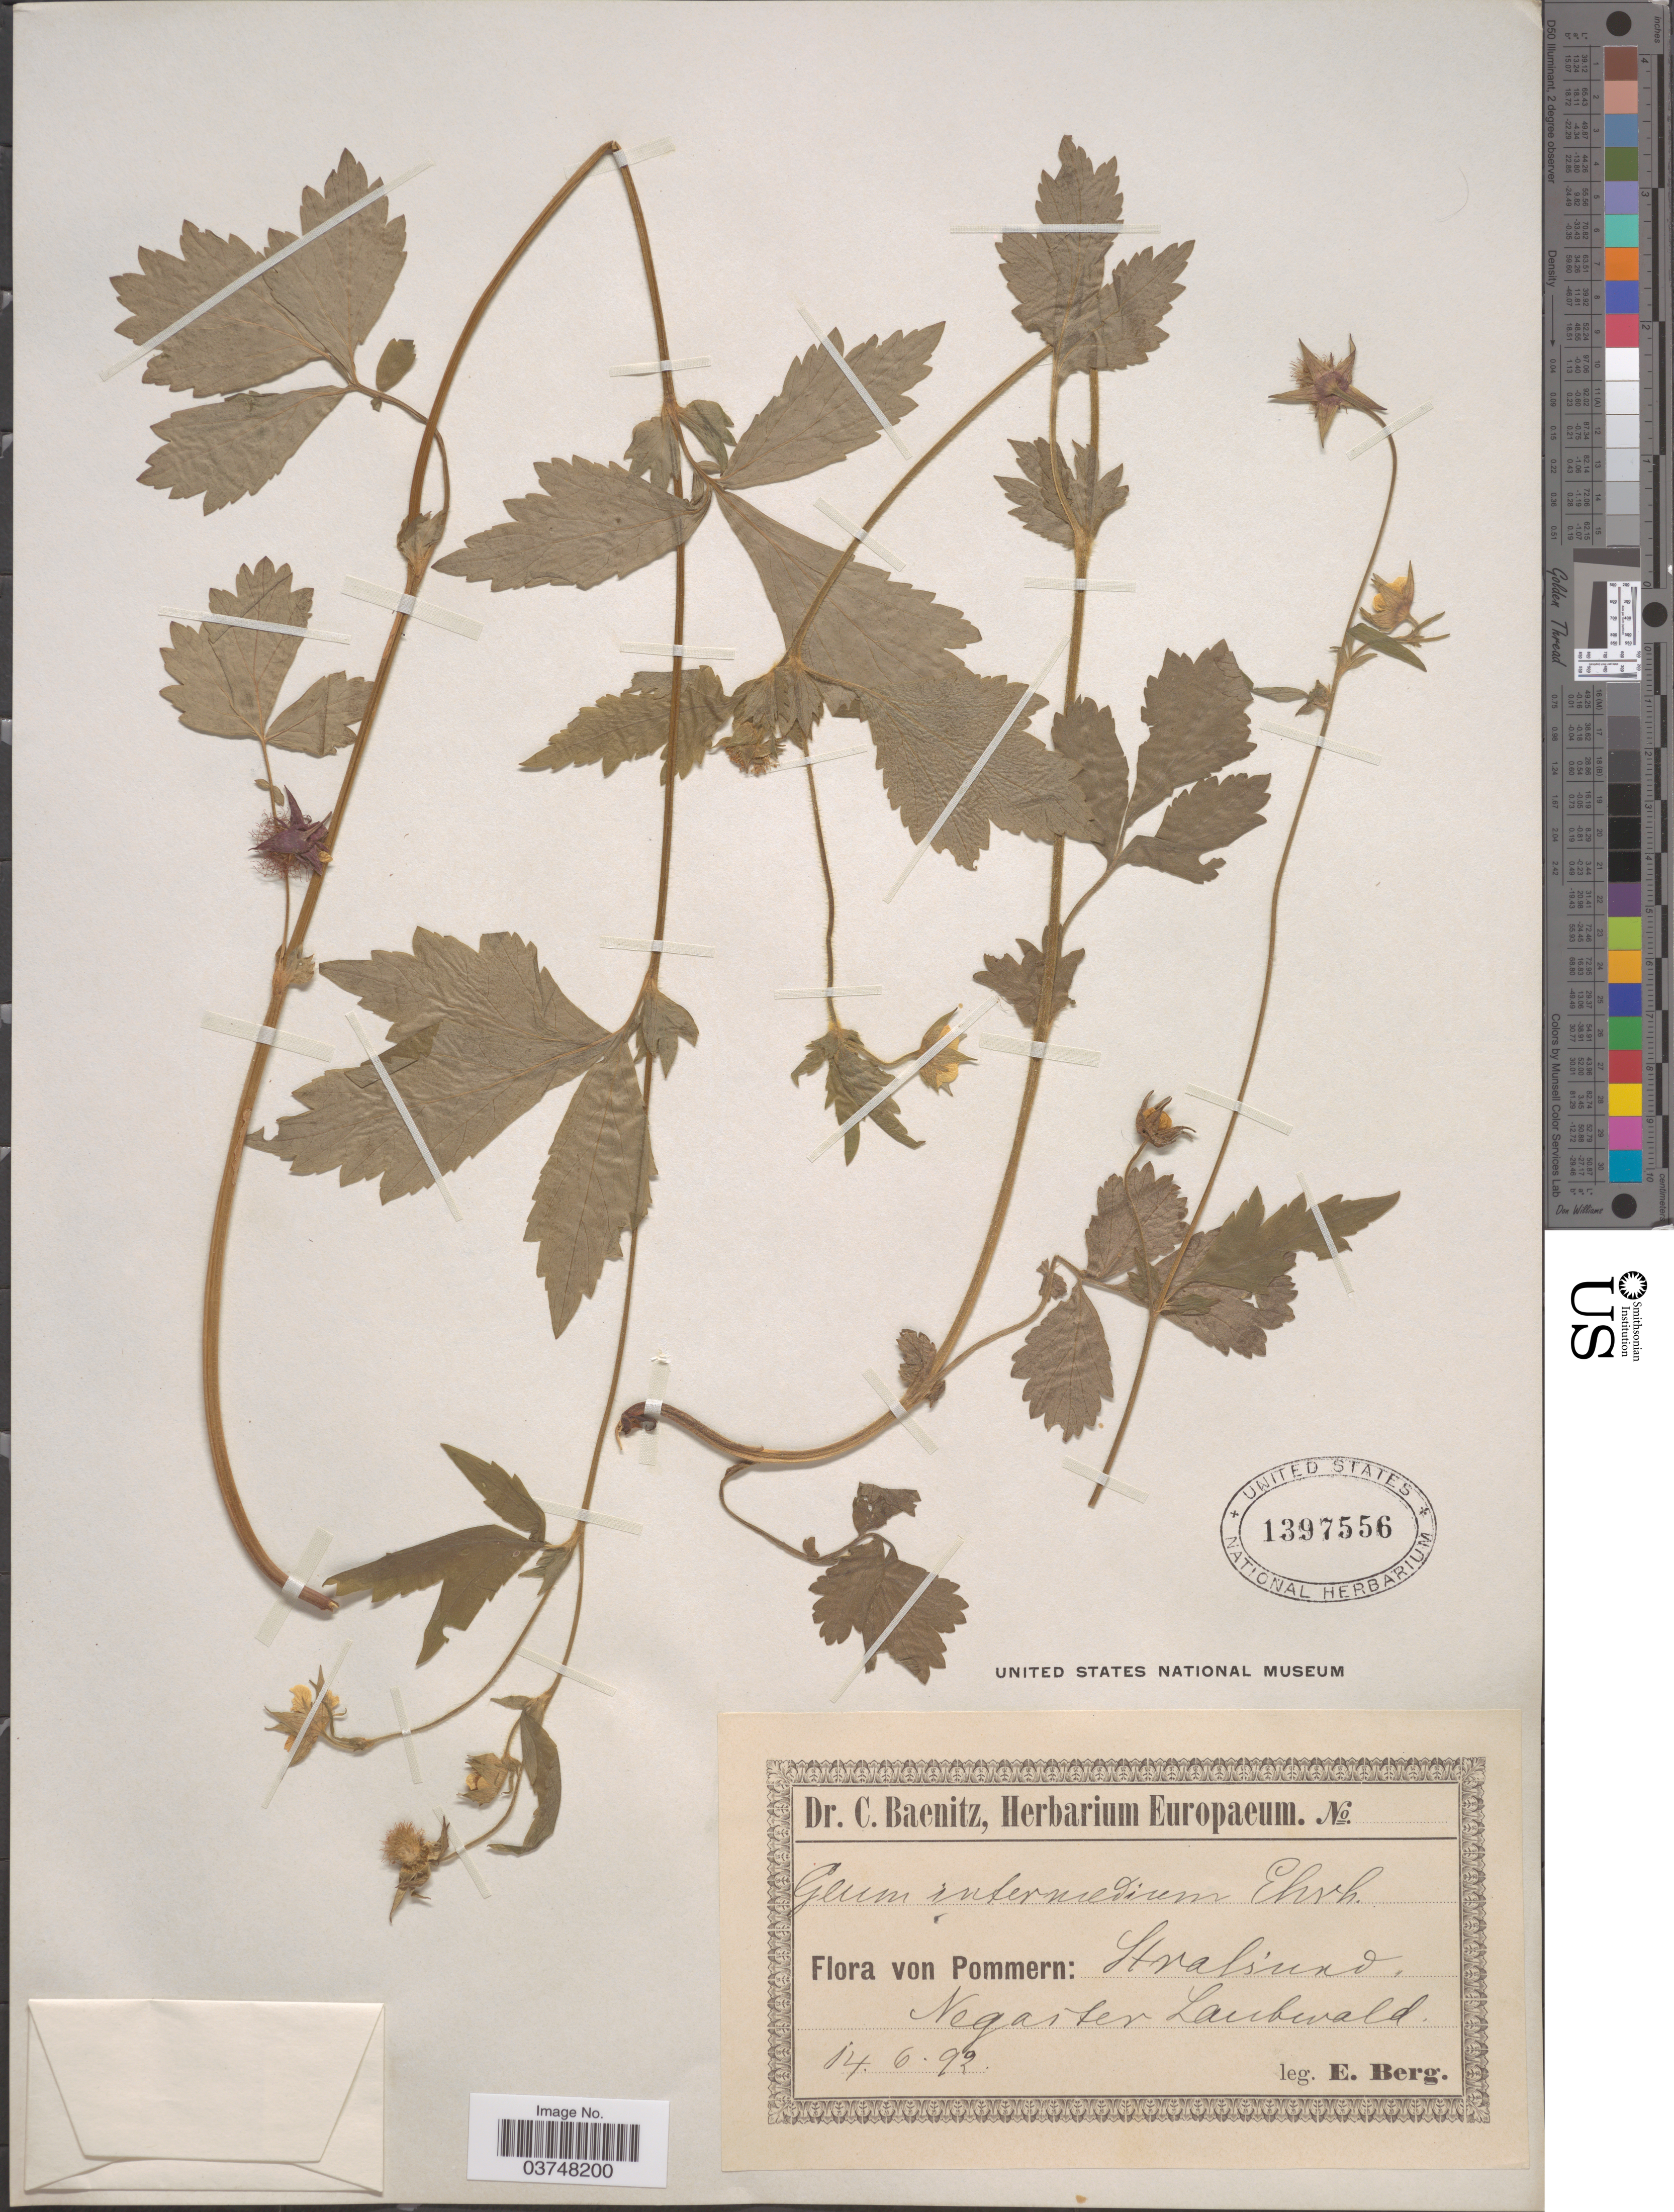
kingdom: Plantae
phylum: Tracheophyta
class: Magnoliopsida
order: Rosales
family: Rosaceae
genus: Geum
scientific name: Geum intermedium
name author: Besser ex M. Bieb.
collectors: E. von Berg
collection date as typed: Transcribed d/m/y: 14/6/92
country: Germany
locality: Pommern: Stralsund, Negaster Lachwald.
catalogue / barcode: US 1397556